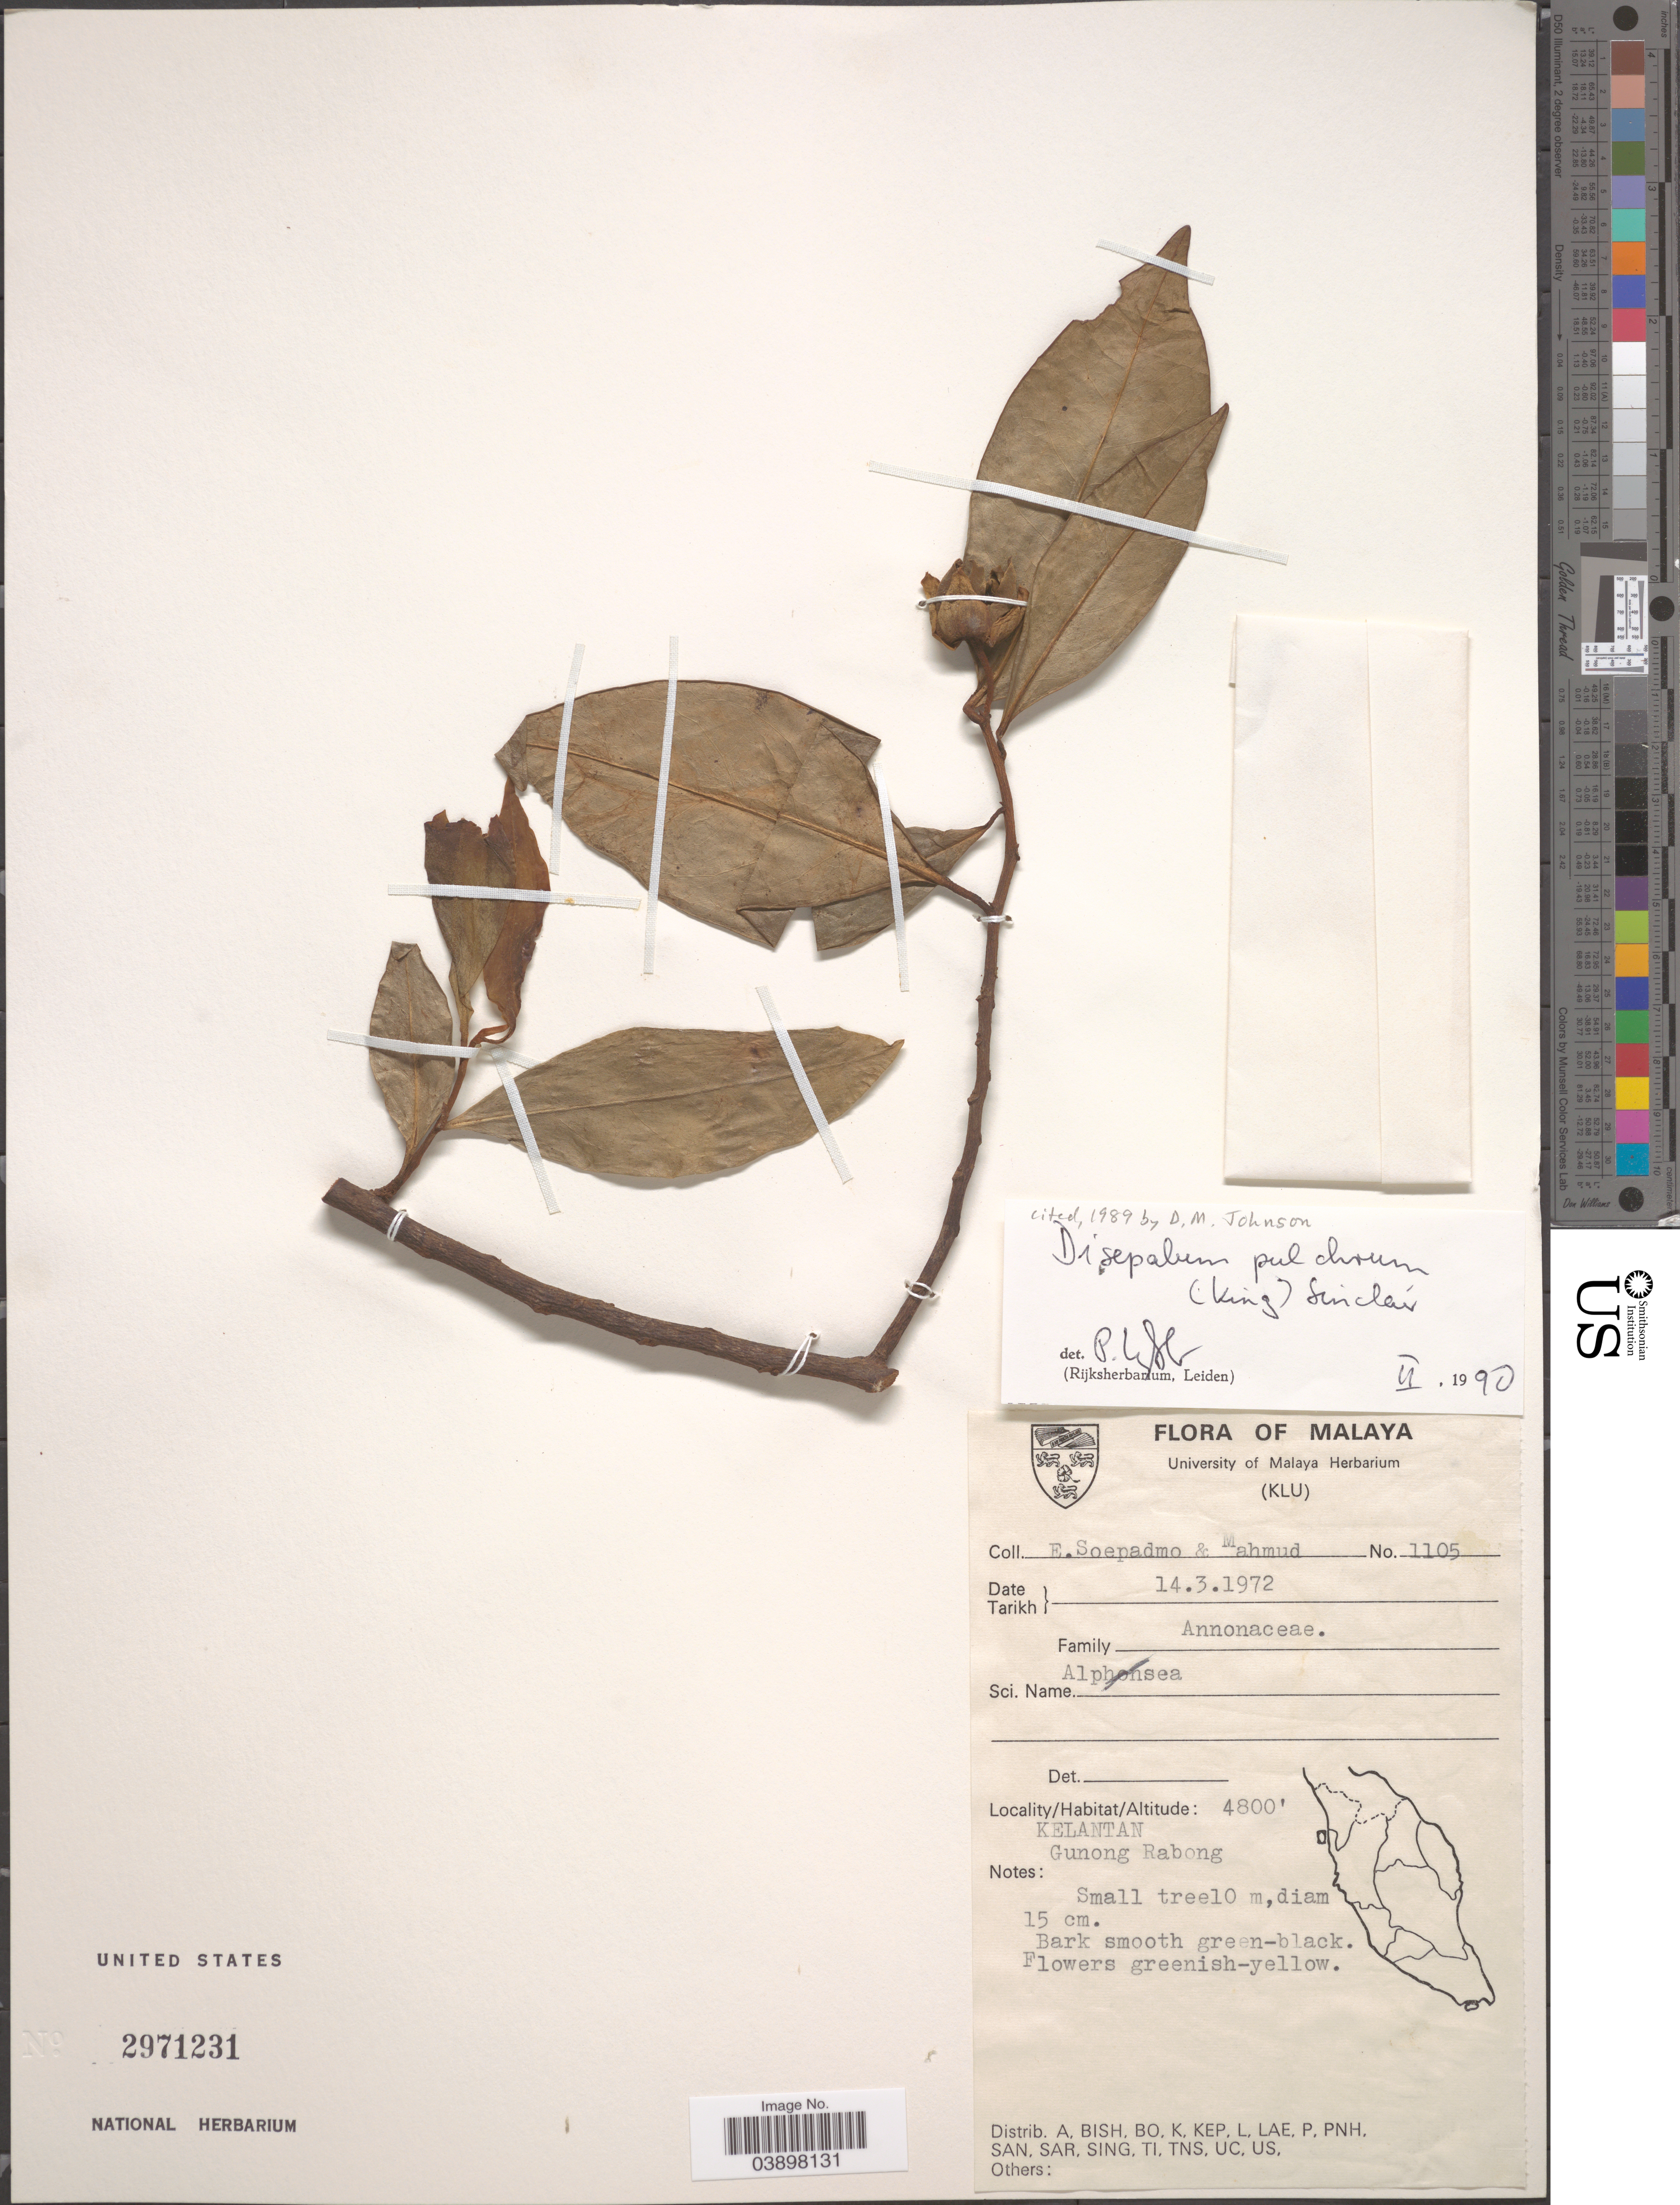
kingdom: Plantae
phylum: Tracheophyta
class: Magnoliopsida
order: Magnoliales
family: Annonaceae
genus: Disepalum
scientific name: Disepalum pulchrum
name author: (King) J. Sinclair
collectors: E. Soepadmo & -. Mahmud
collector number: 1105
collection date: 1972-03-14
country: Malaysia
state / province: Kelantan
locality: Malaya. Gunong Rabong.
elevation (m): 1463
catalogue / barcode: US 2971231